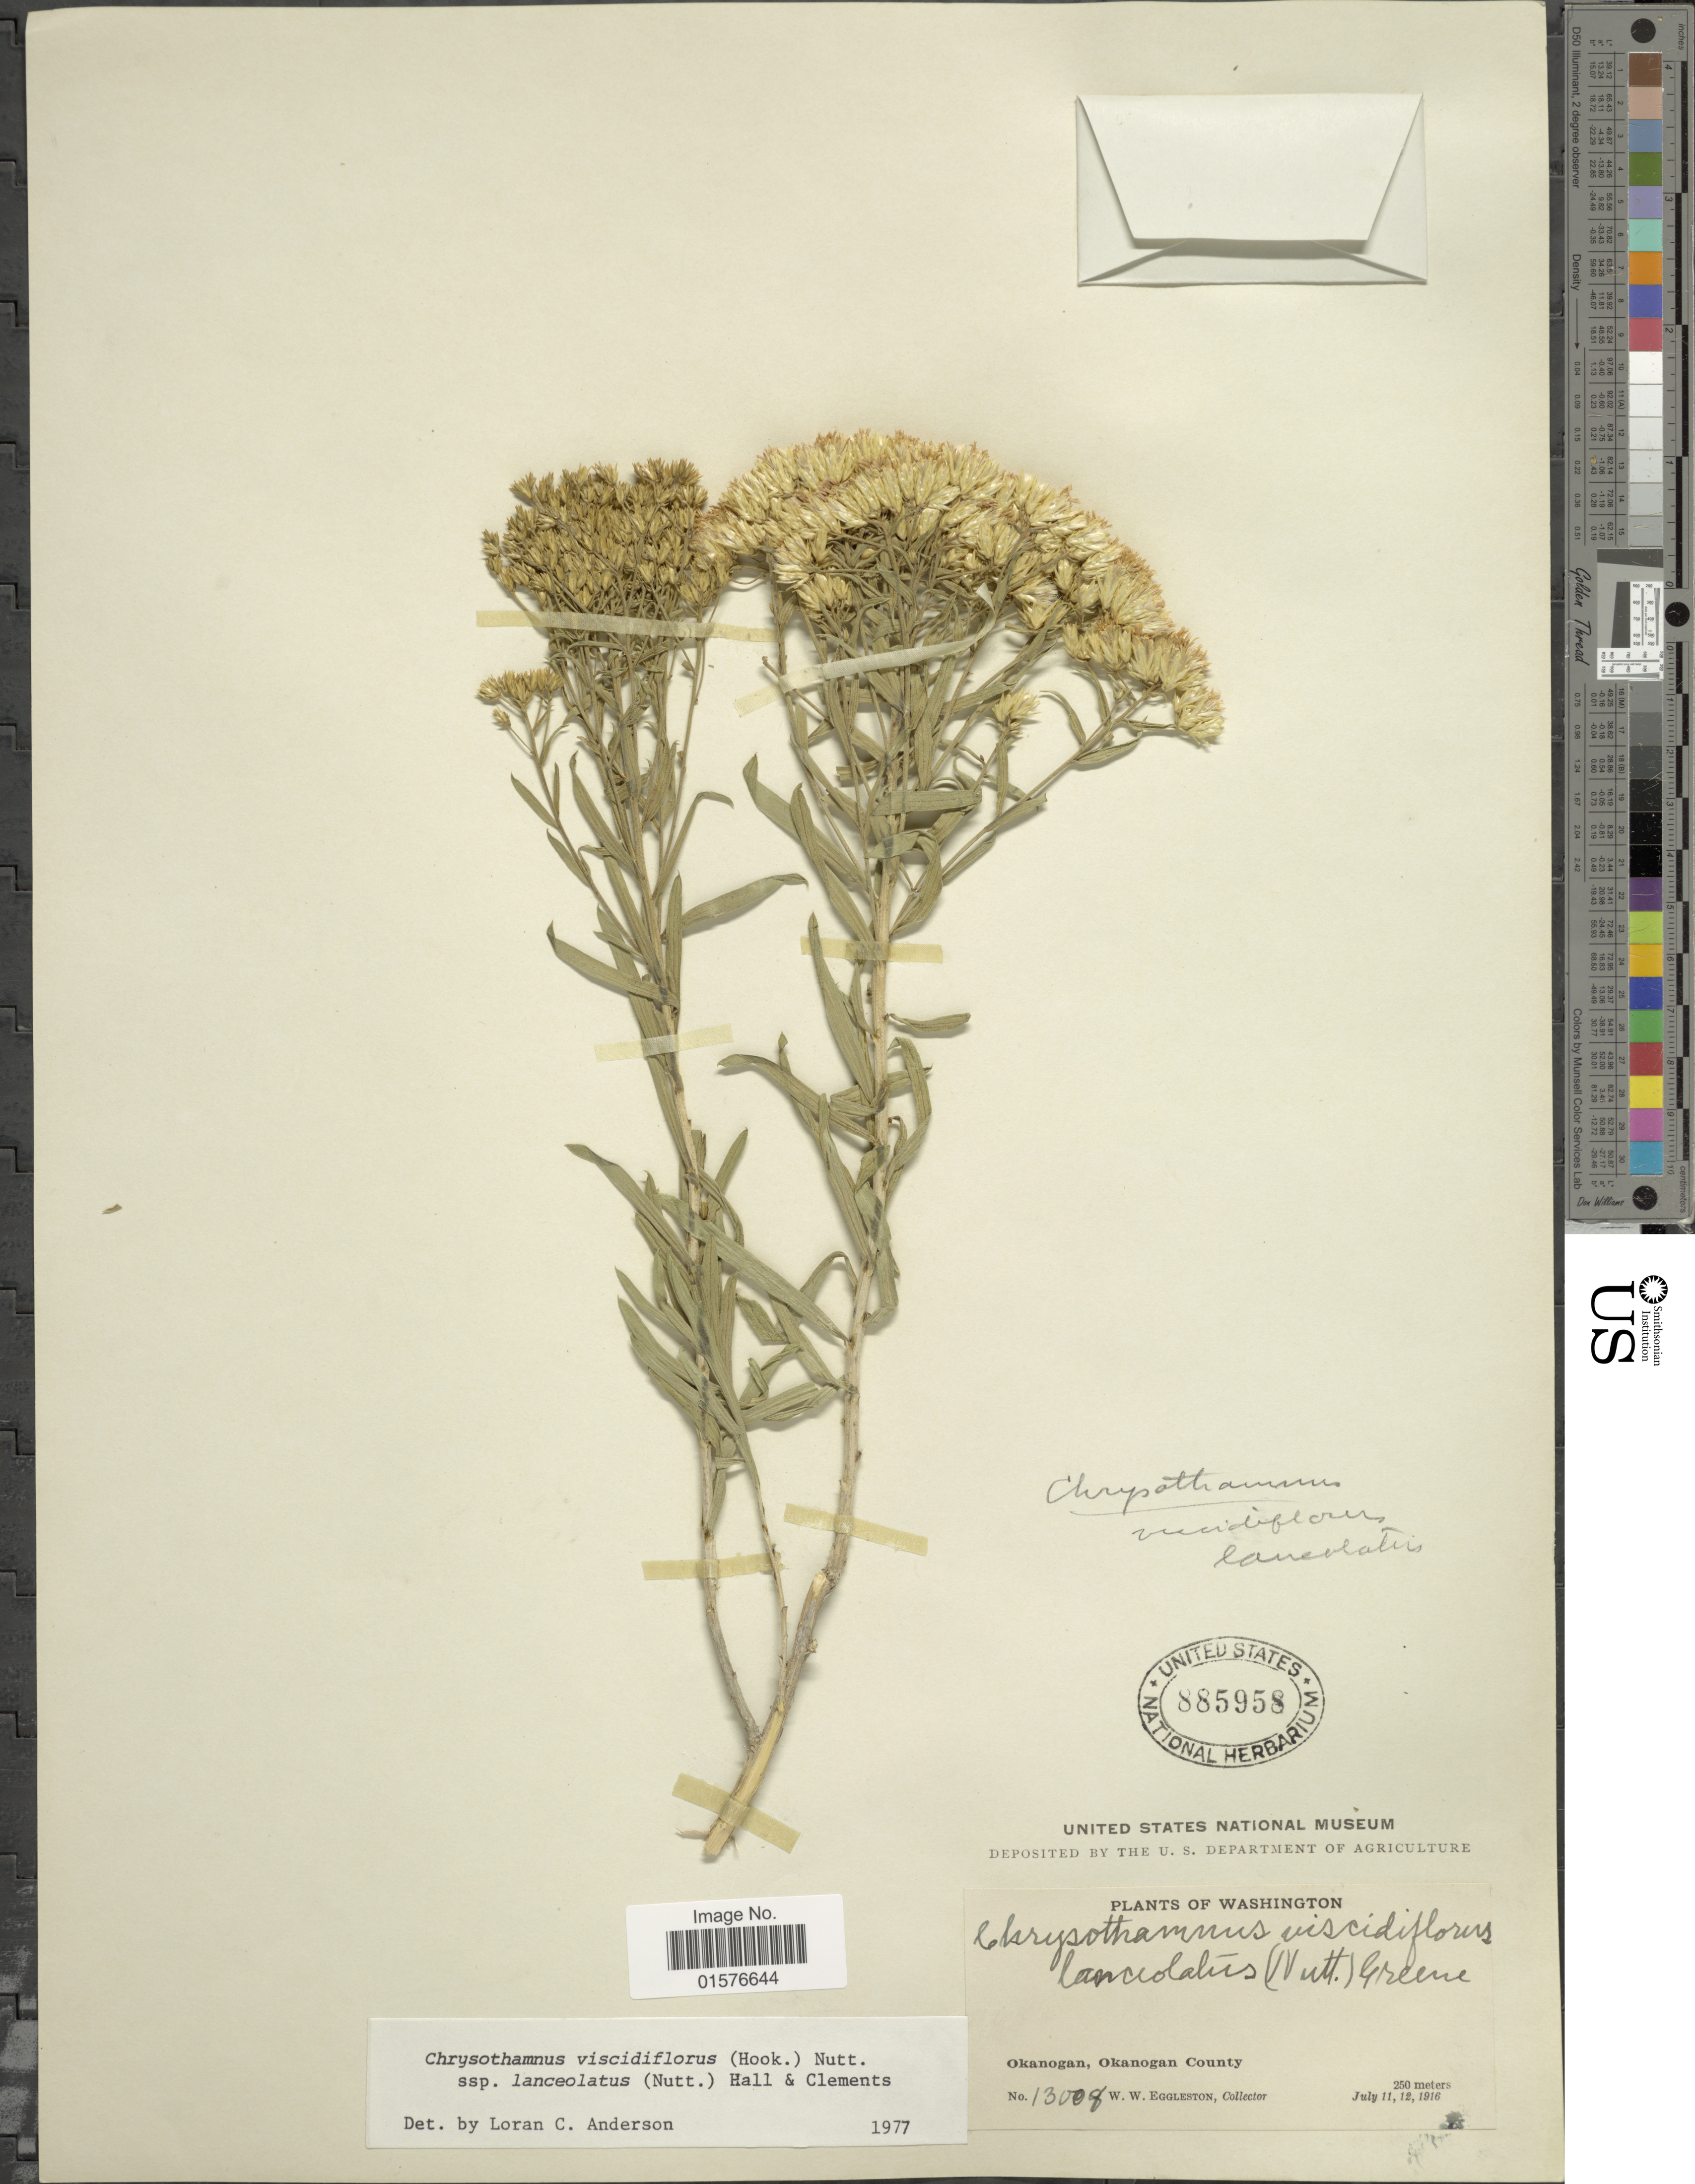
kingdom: Plantae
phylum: Tracheophyta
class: Magnoliopsida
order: Asterales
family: Asteraceae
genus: Chrysothamnus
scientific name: Chrysothamnus viscidiflorus subsp. lanceolatus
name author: (Nutt.) H.M. Hall & Clem.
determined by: Urbatsch, Lowell E., Curator (LSU), Louisiana State University (UNITED STATES)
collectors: W. W. Eggleston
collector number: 13008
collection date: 1916-07-11/1916-07-12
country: United States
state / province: Washington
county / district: Okanogan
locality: Okanogan, Okanogan County.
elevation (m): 250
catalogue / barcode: US 885958